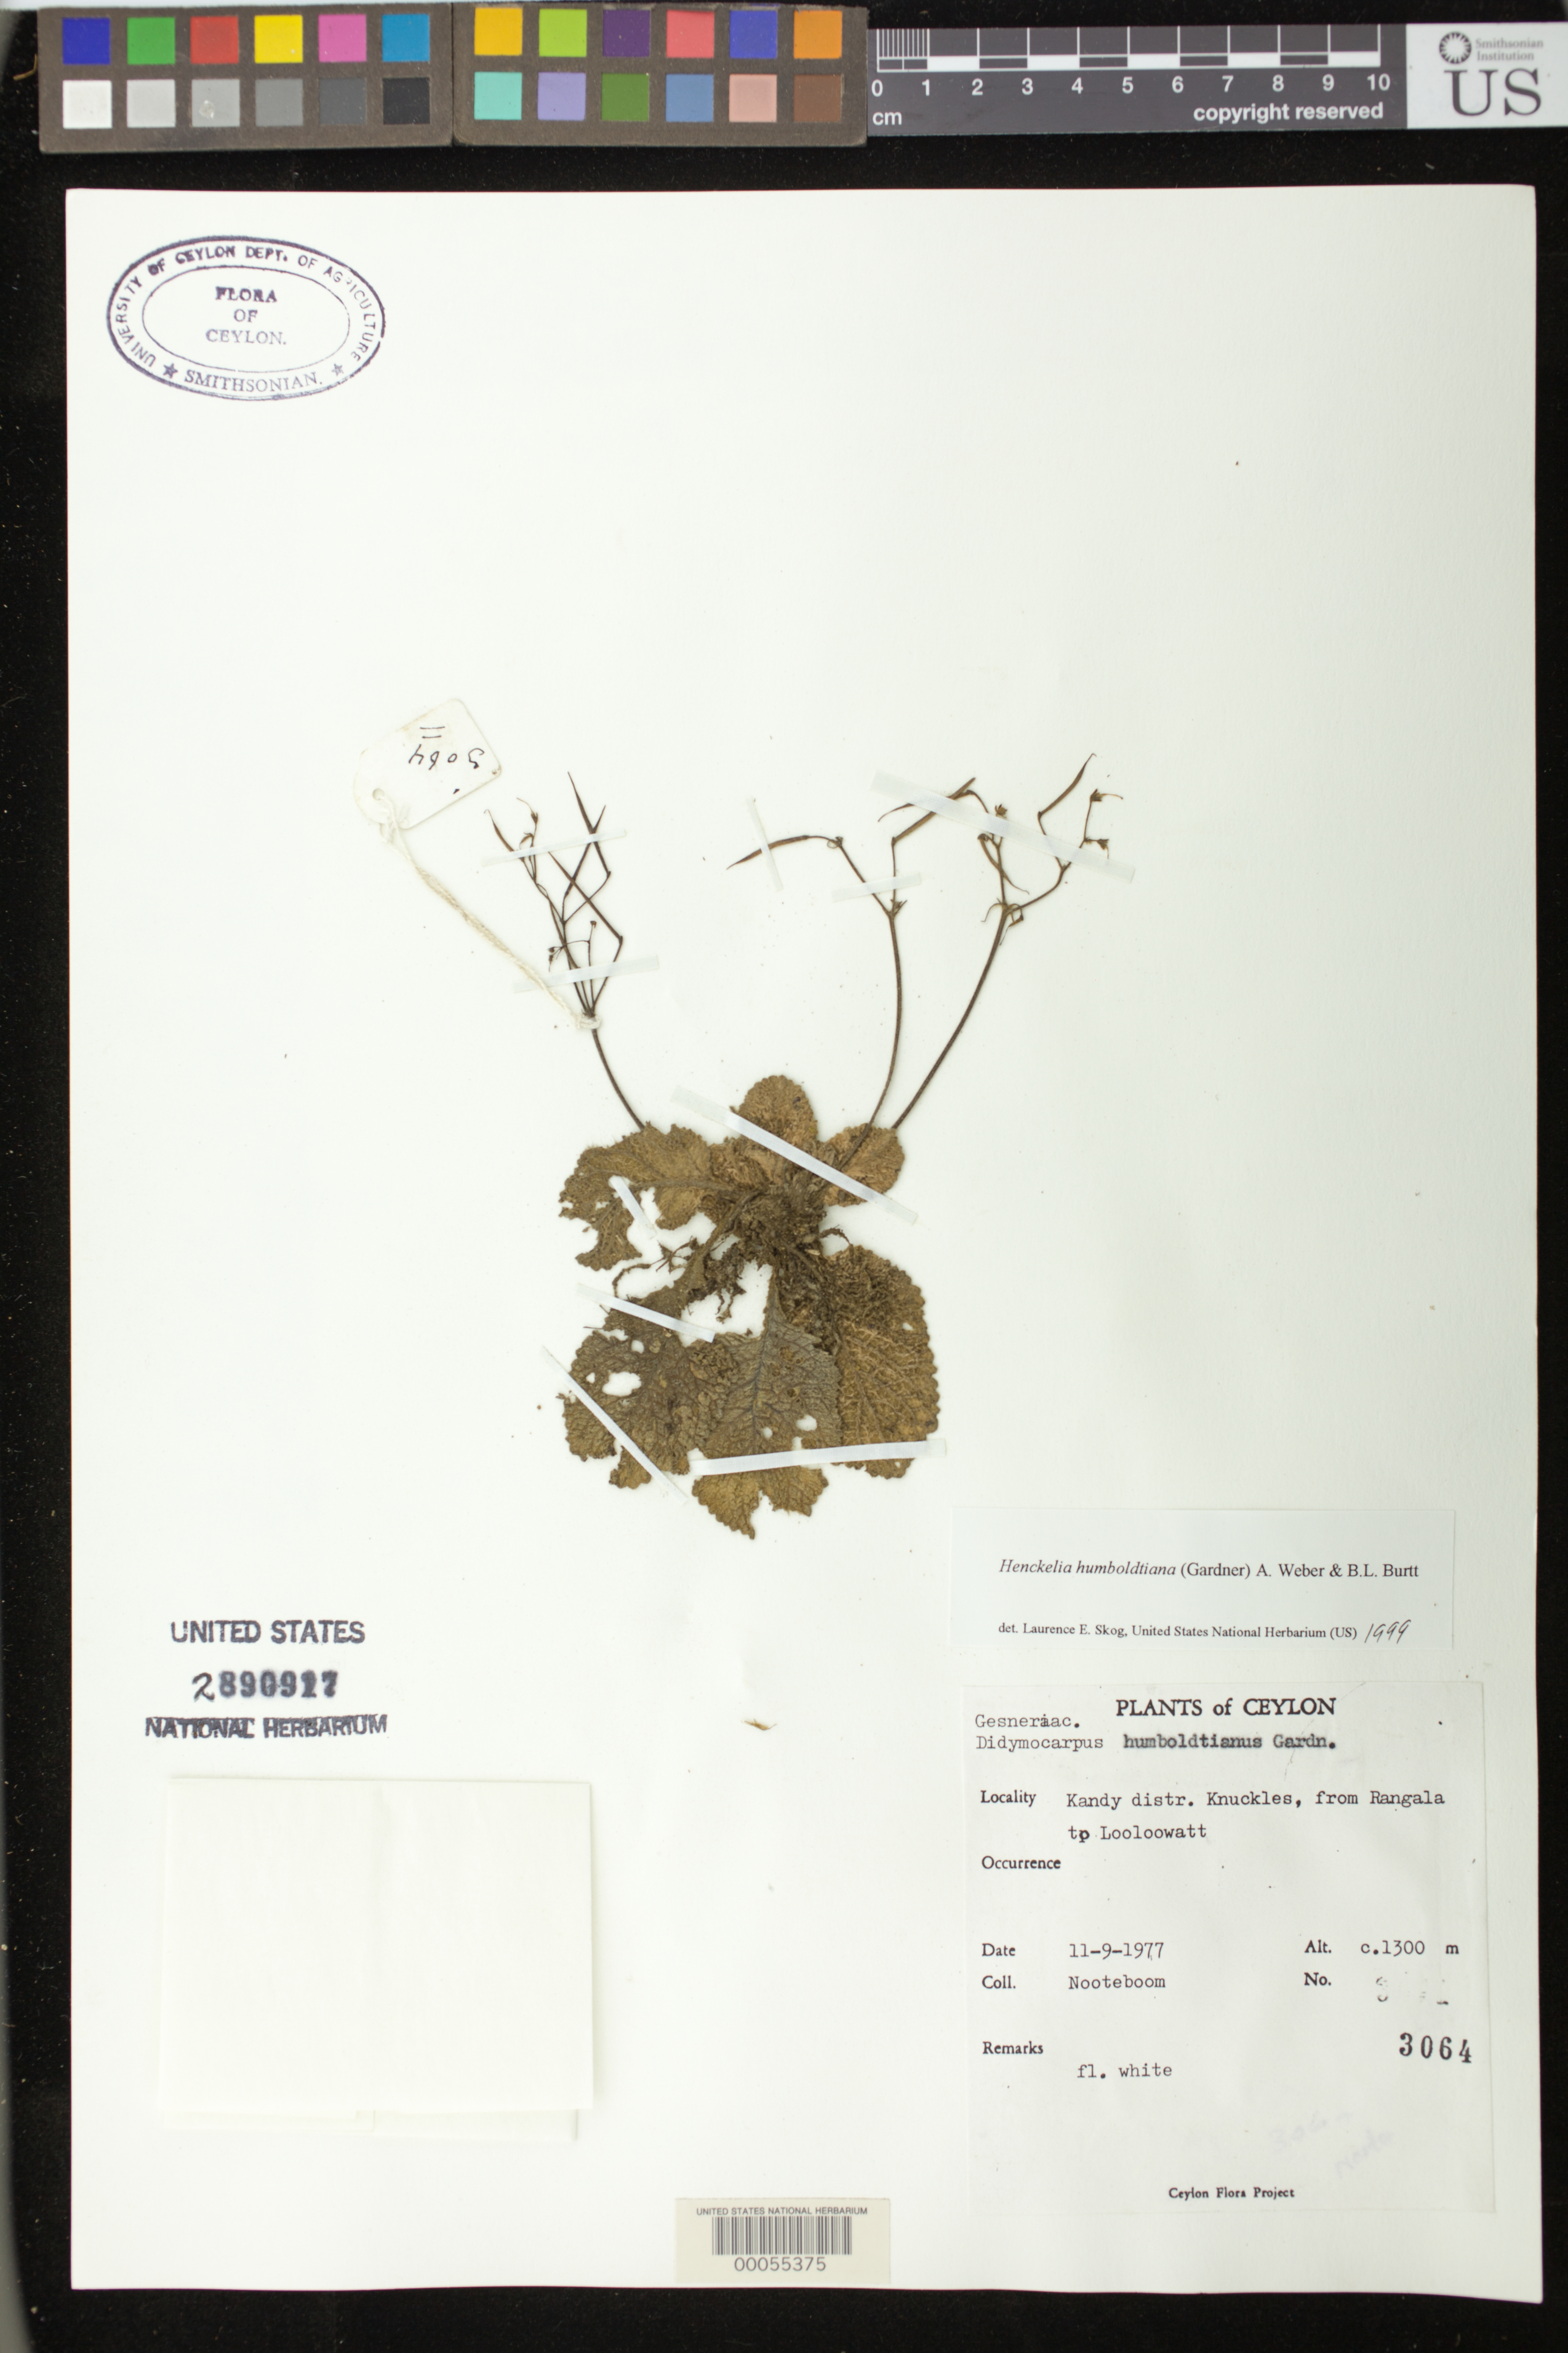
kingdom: Plantae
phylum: Tracheophyta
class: Magnoliopsida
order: Lamiales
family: Gesneriaceae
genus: Henckelia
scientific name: Henckelia humboldtiana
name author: (Gardner) A. Weber & B.L. Burtt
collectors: H. P. Nooteboom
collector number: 3064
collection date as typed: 11 Sep 1977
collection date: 1977-09-11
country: Sri Lanka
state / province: Central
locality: Kandy dist., Knuckles, from rangala to looloowatt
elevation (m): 1300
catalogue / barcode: US 2890917